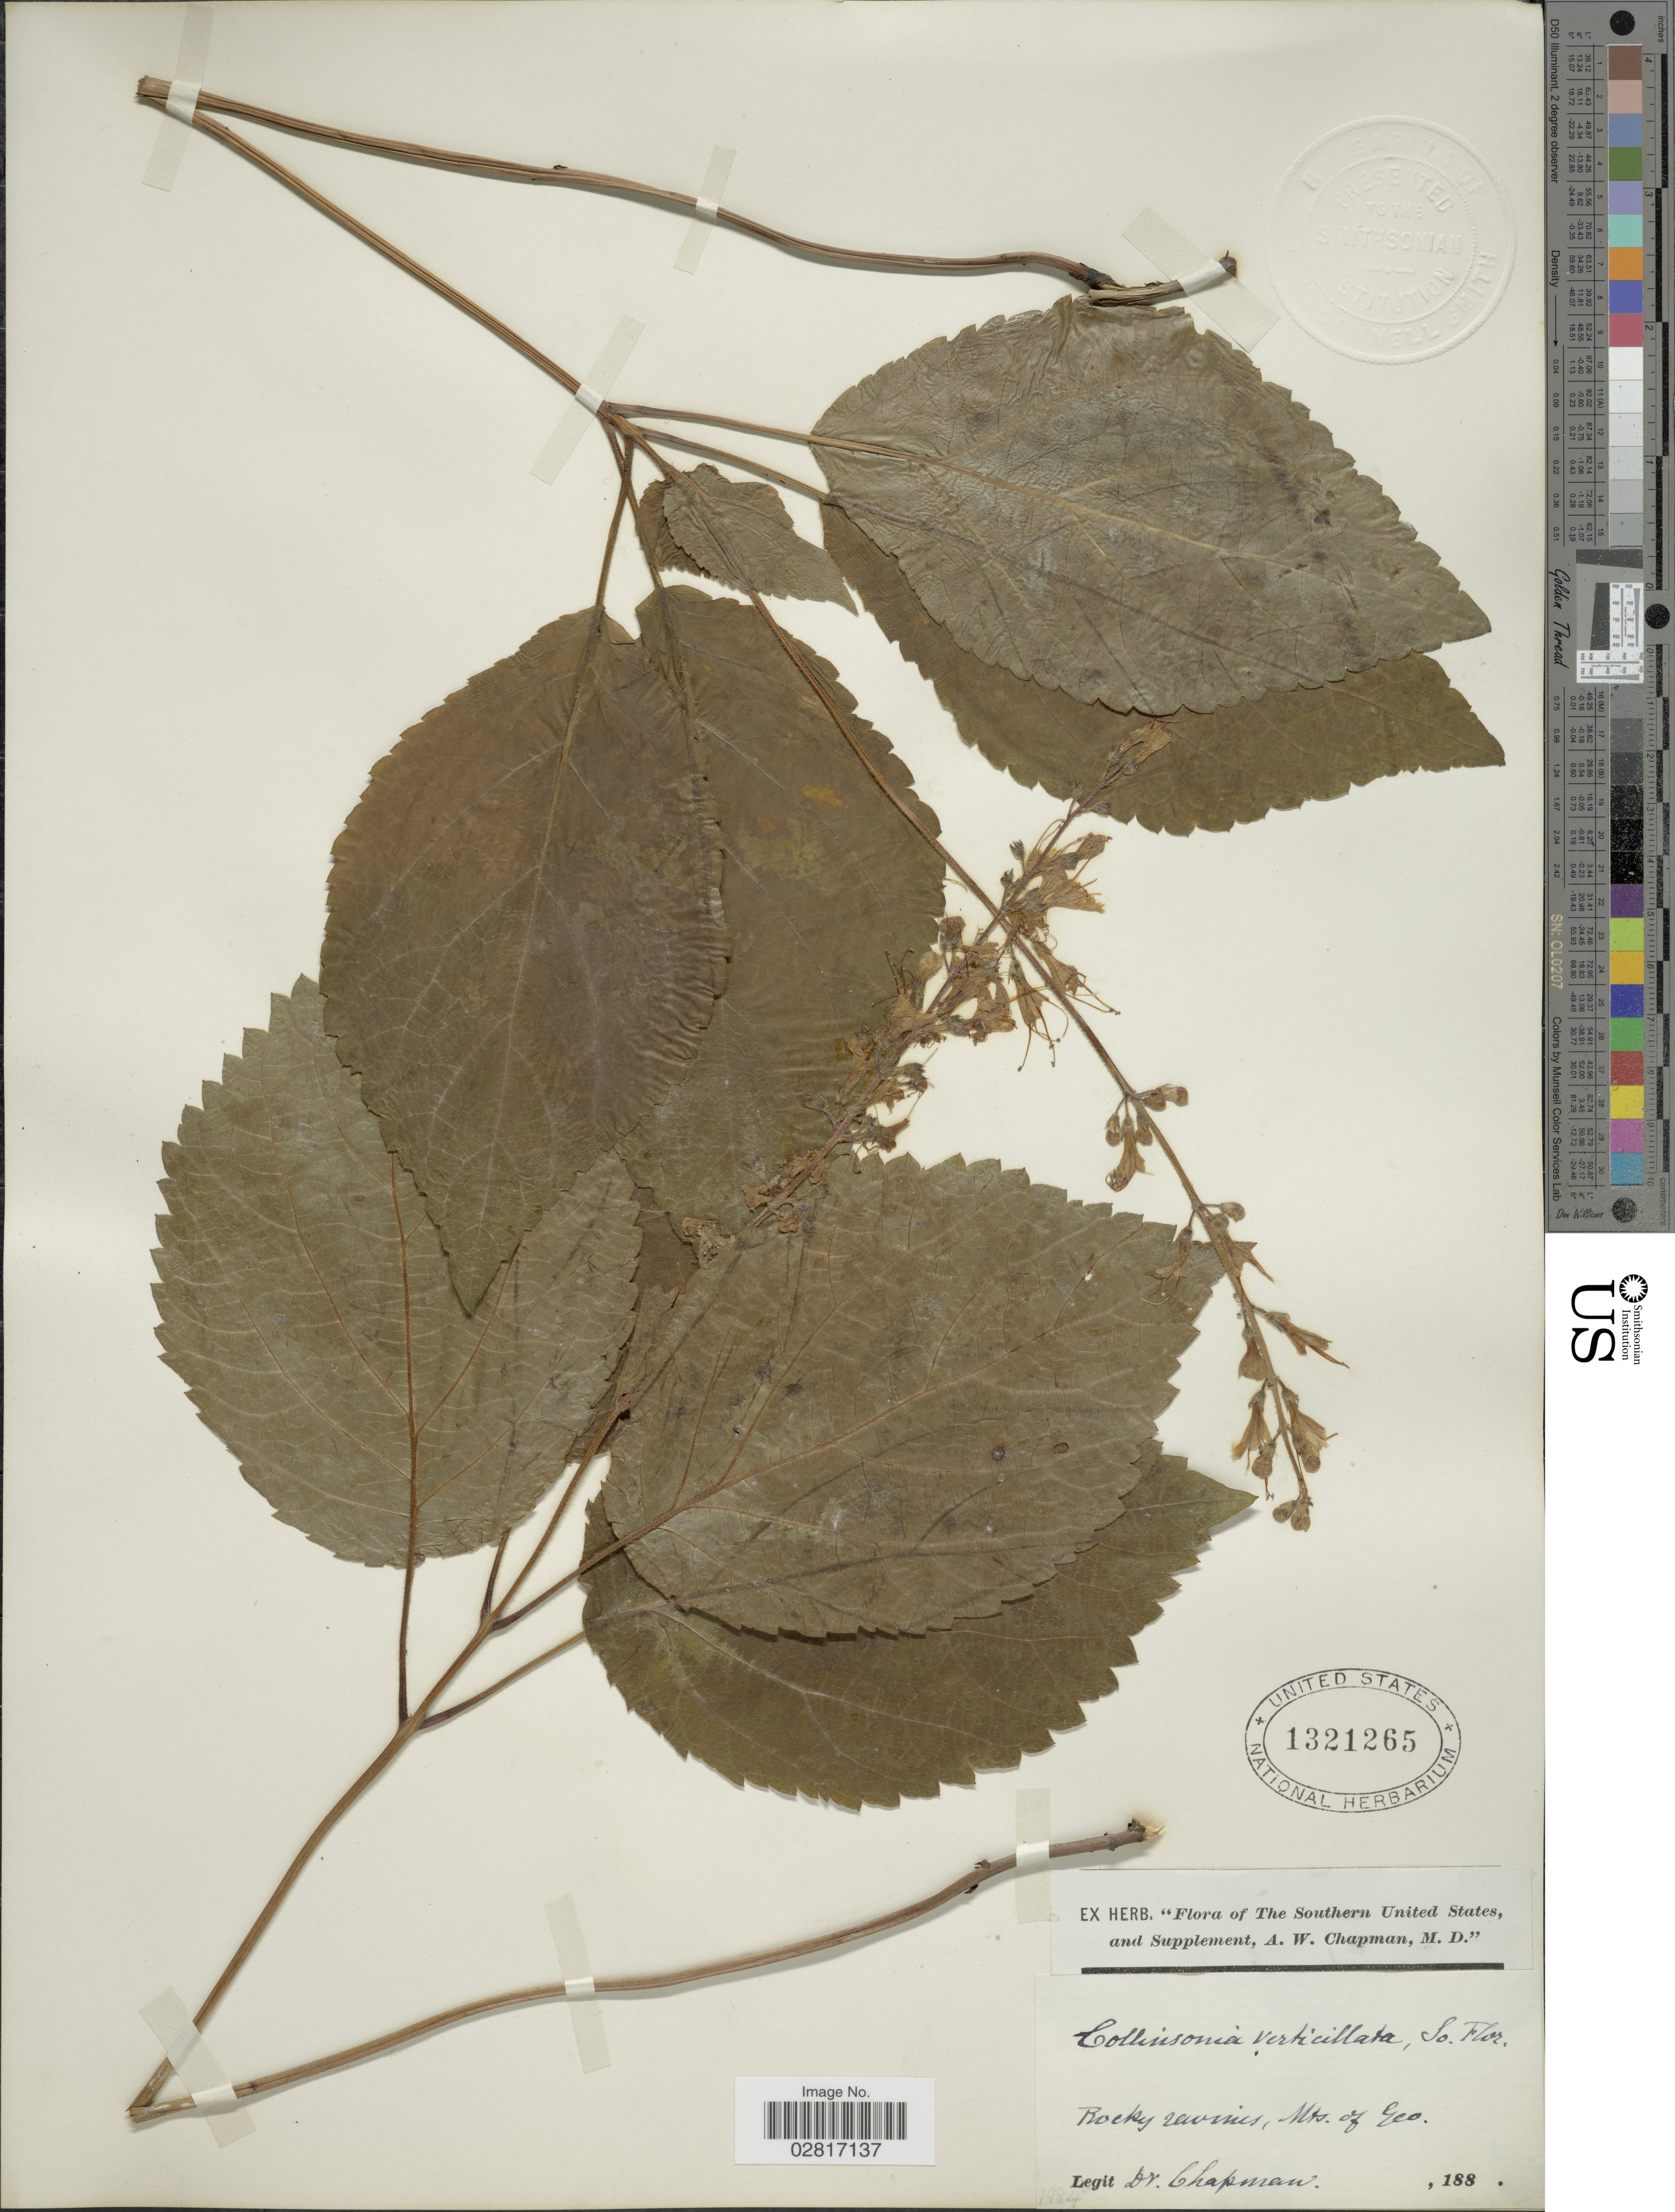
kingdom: Plantae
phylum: Tracheophyta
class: Magnoliopsida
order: Lamiales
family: Lamiaceae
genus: Collinsonia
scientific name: Collinsonia verticillata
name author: Baldwin ex Elliott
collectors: A. Chapman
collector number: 1984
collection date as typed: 188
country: United States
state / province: Georgia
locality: Rocky ravines, Mts. of Geo.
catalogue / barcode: US 1321265